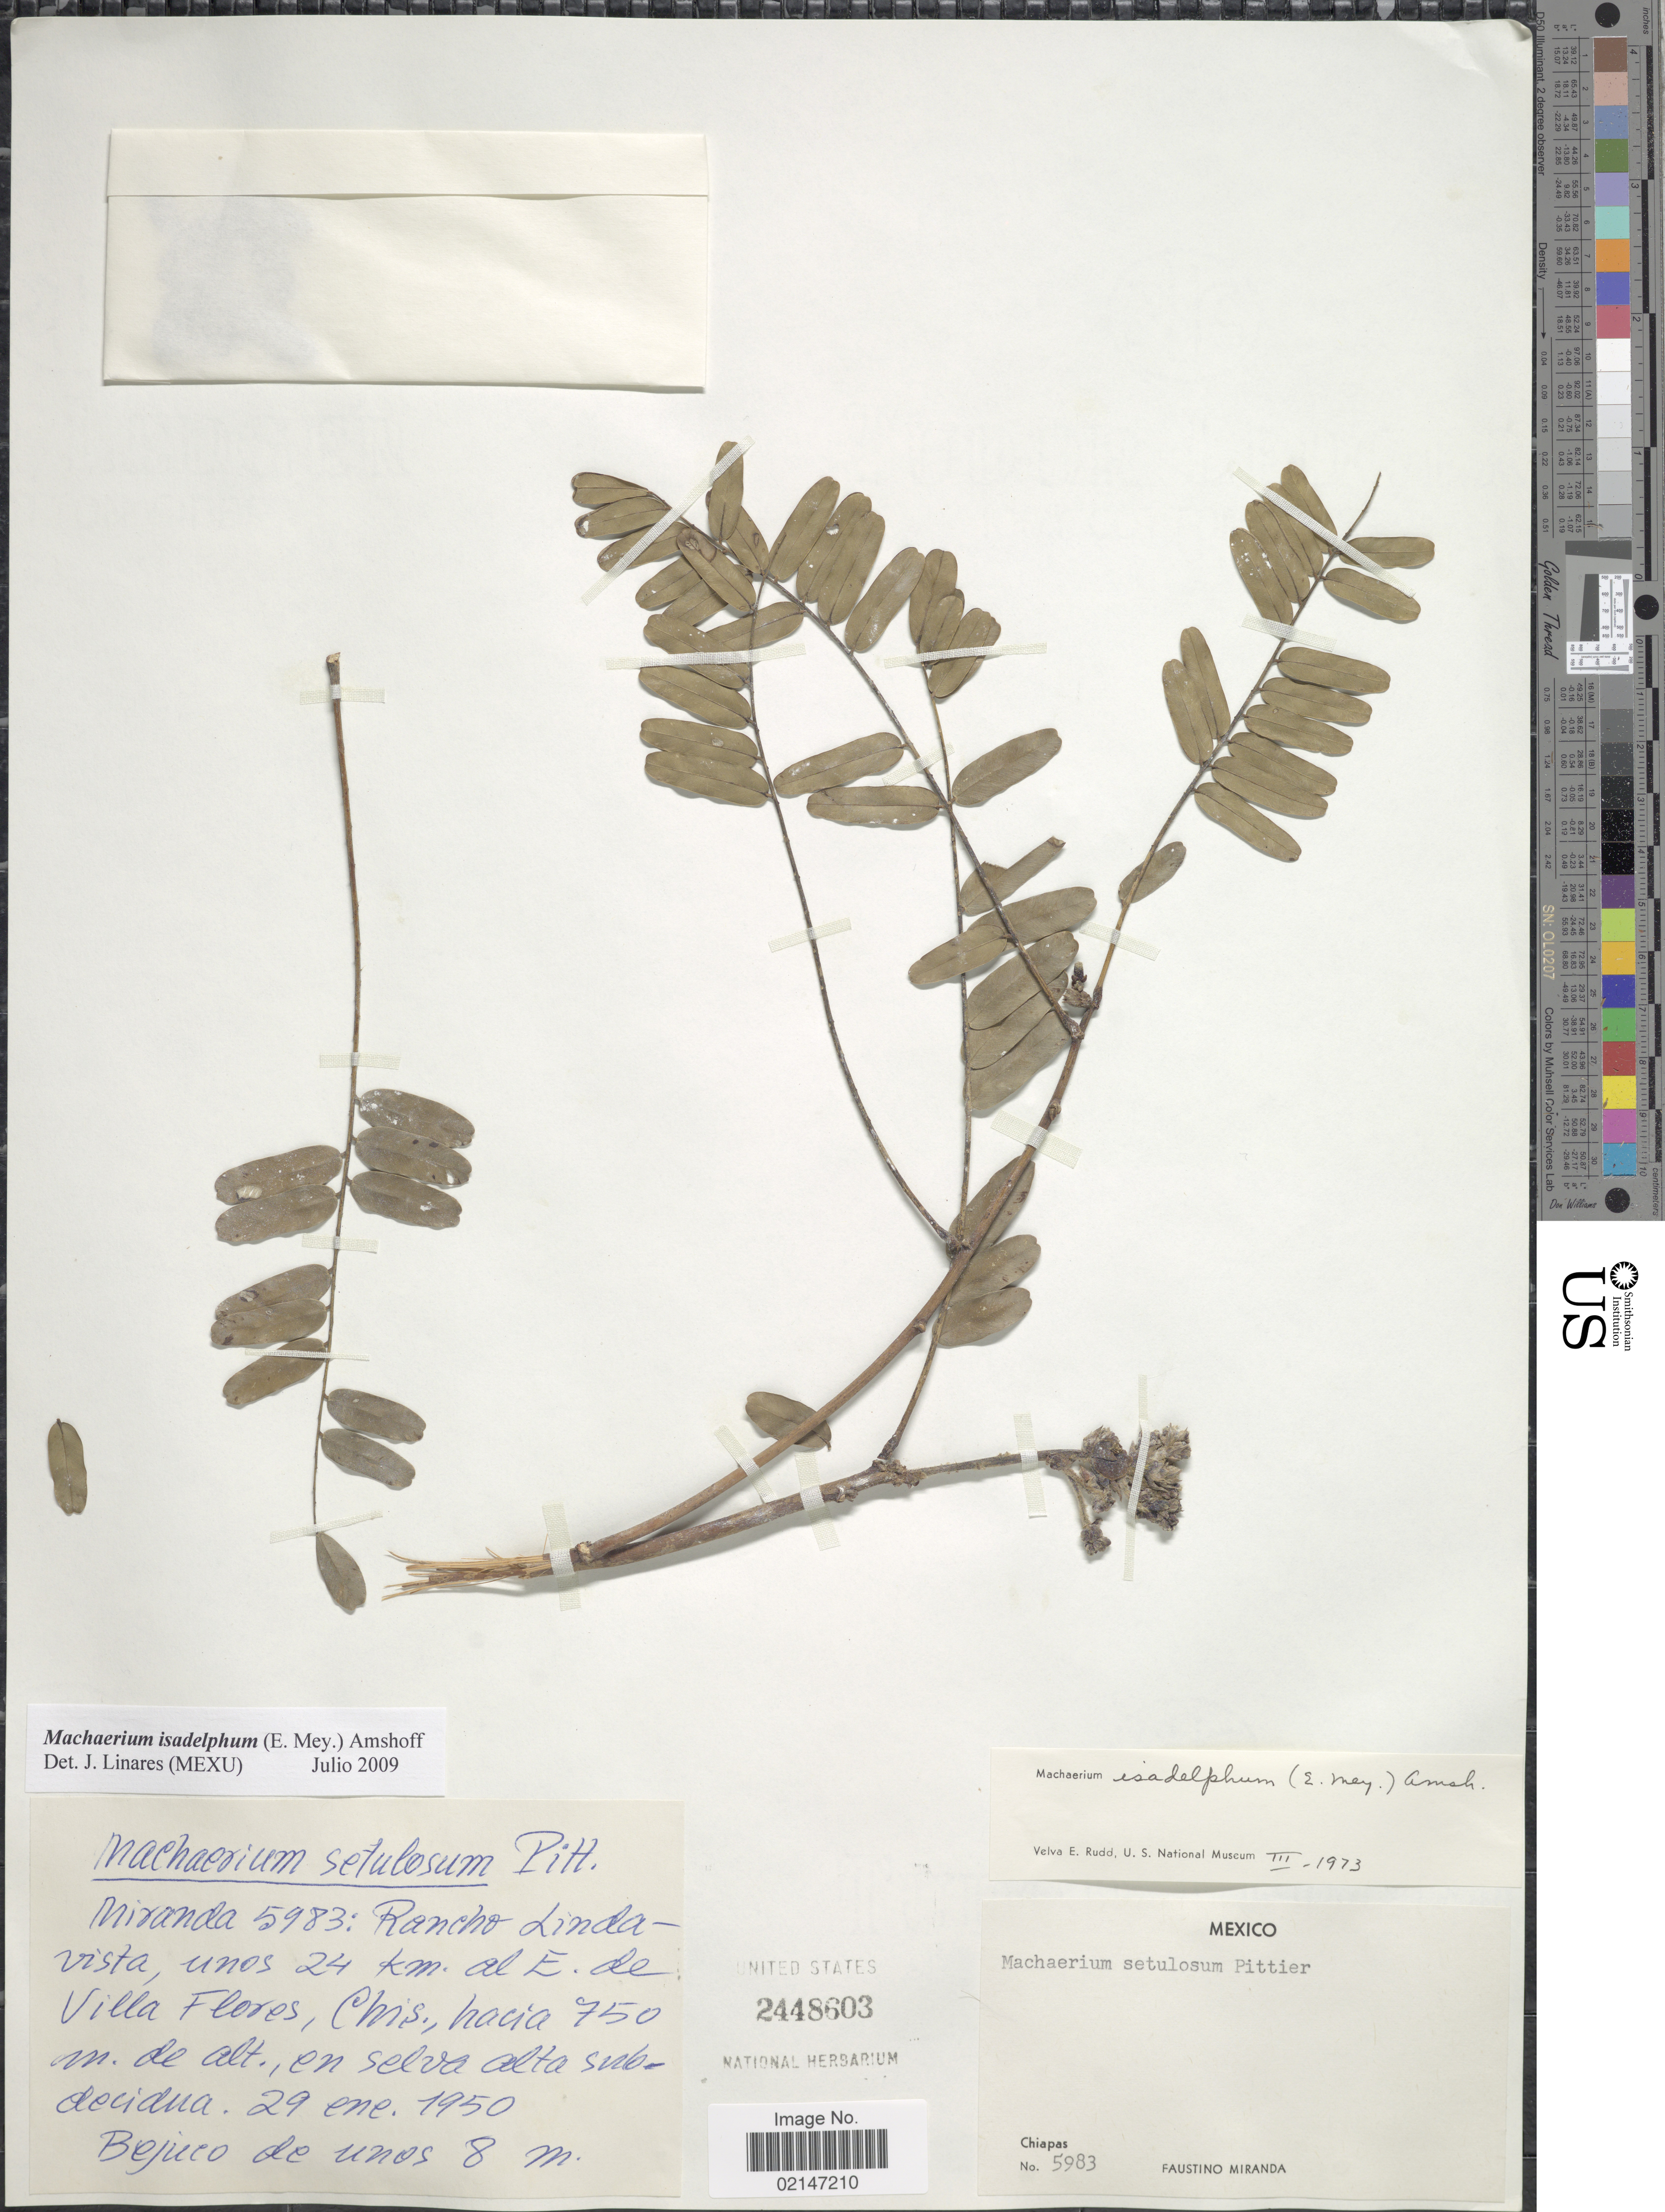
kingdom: Plantae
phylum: Tracheophyta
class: Magnoliopsida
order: Fabales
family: Fabaceae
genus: Machaerium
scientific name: Machaerium isadelphum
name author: (E. Mey.) Amshoff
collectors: F. Miranda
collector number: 5983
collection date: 1950-01-29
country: Mexico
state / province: Chiapas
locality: Rancho Lindavista, unos 24 km al E de Villa Flores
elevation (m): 750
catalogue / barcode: US 2448603